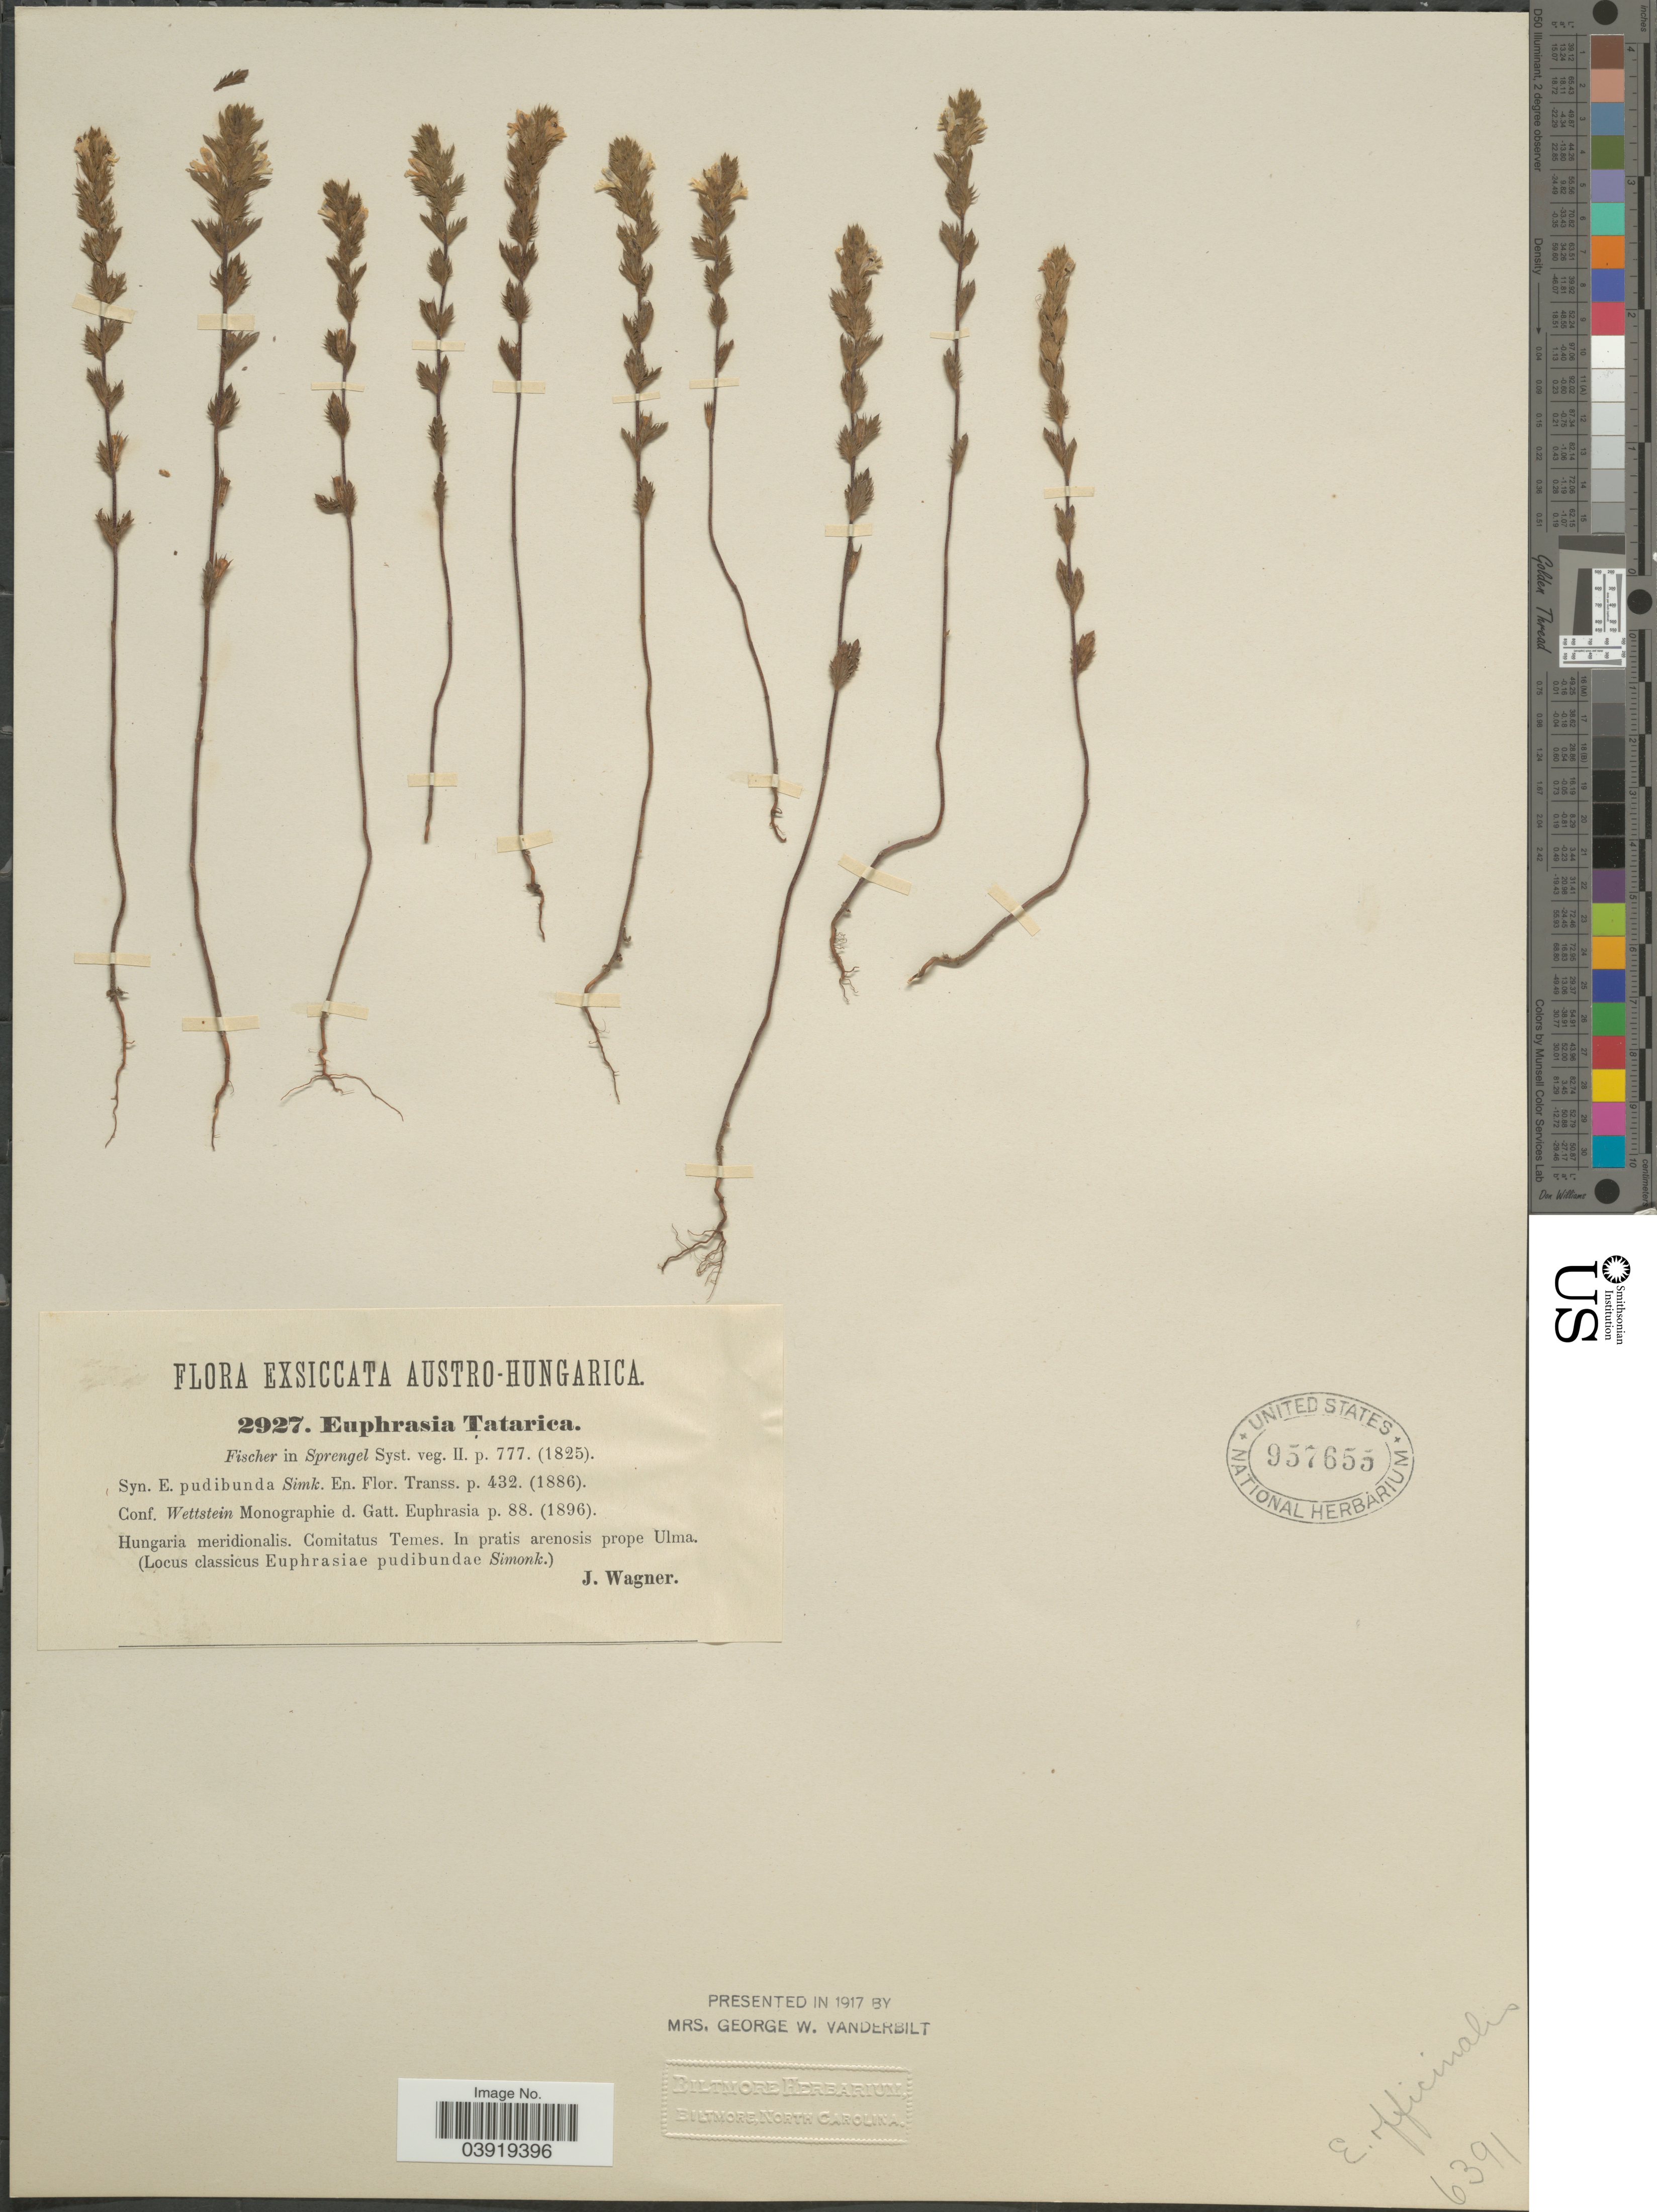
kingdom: Plantae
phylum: Tracheophyta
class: Magnoliopsida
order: Lamiales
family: Orobanchaceae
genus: Euphrasia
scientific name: Euphrasia tatarica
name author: Fisch. ex Spreng.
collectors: J. Wagner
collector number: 2927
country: Hungary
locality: Hungaria meridionalis. Comitatus Temes. In pratis arenosis prope Ulma. (Locus classicus Euphrasiæ pudibundæ Simonk).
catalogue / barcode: US 957655